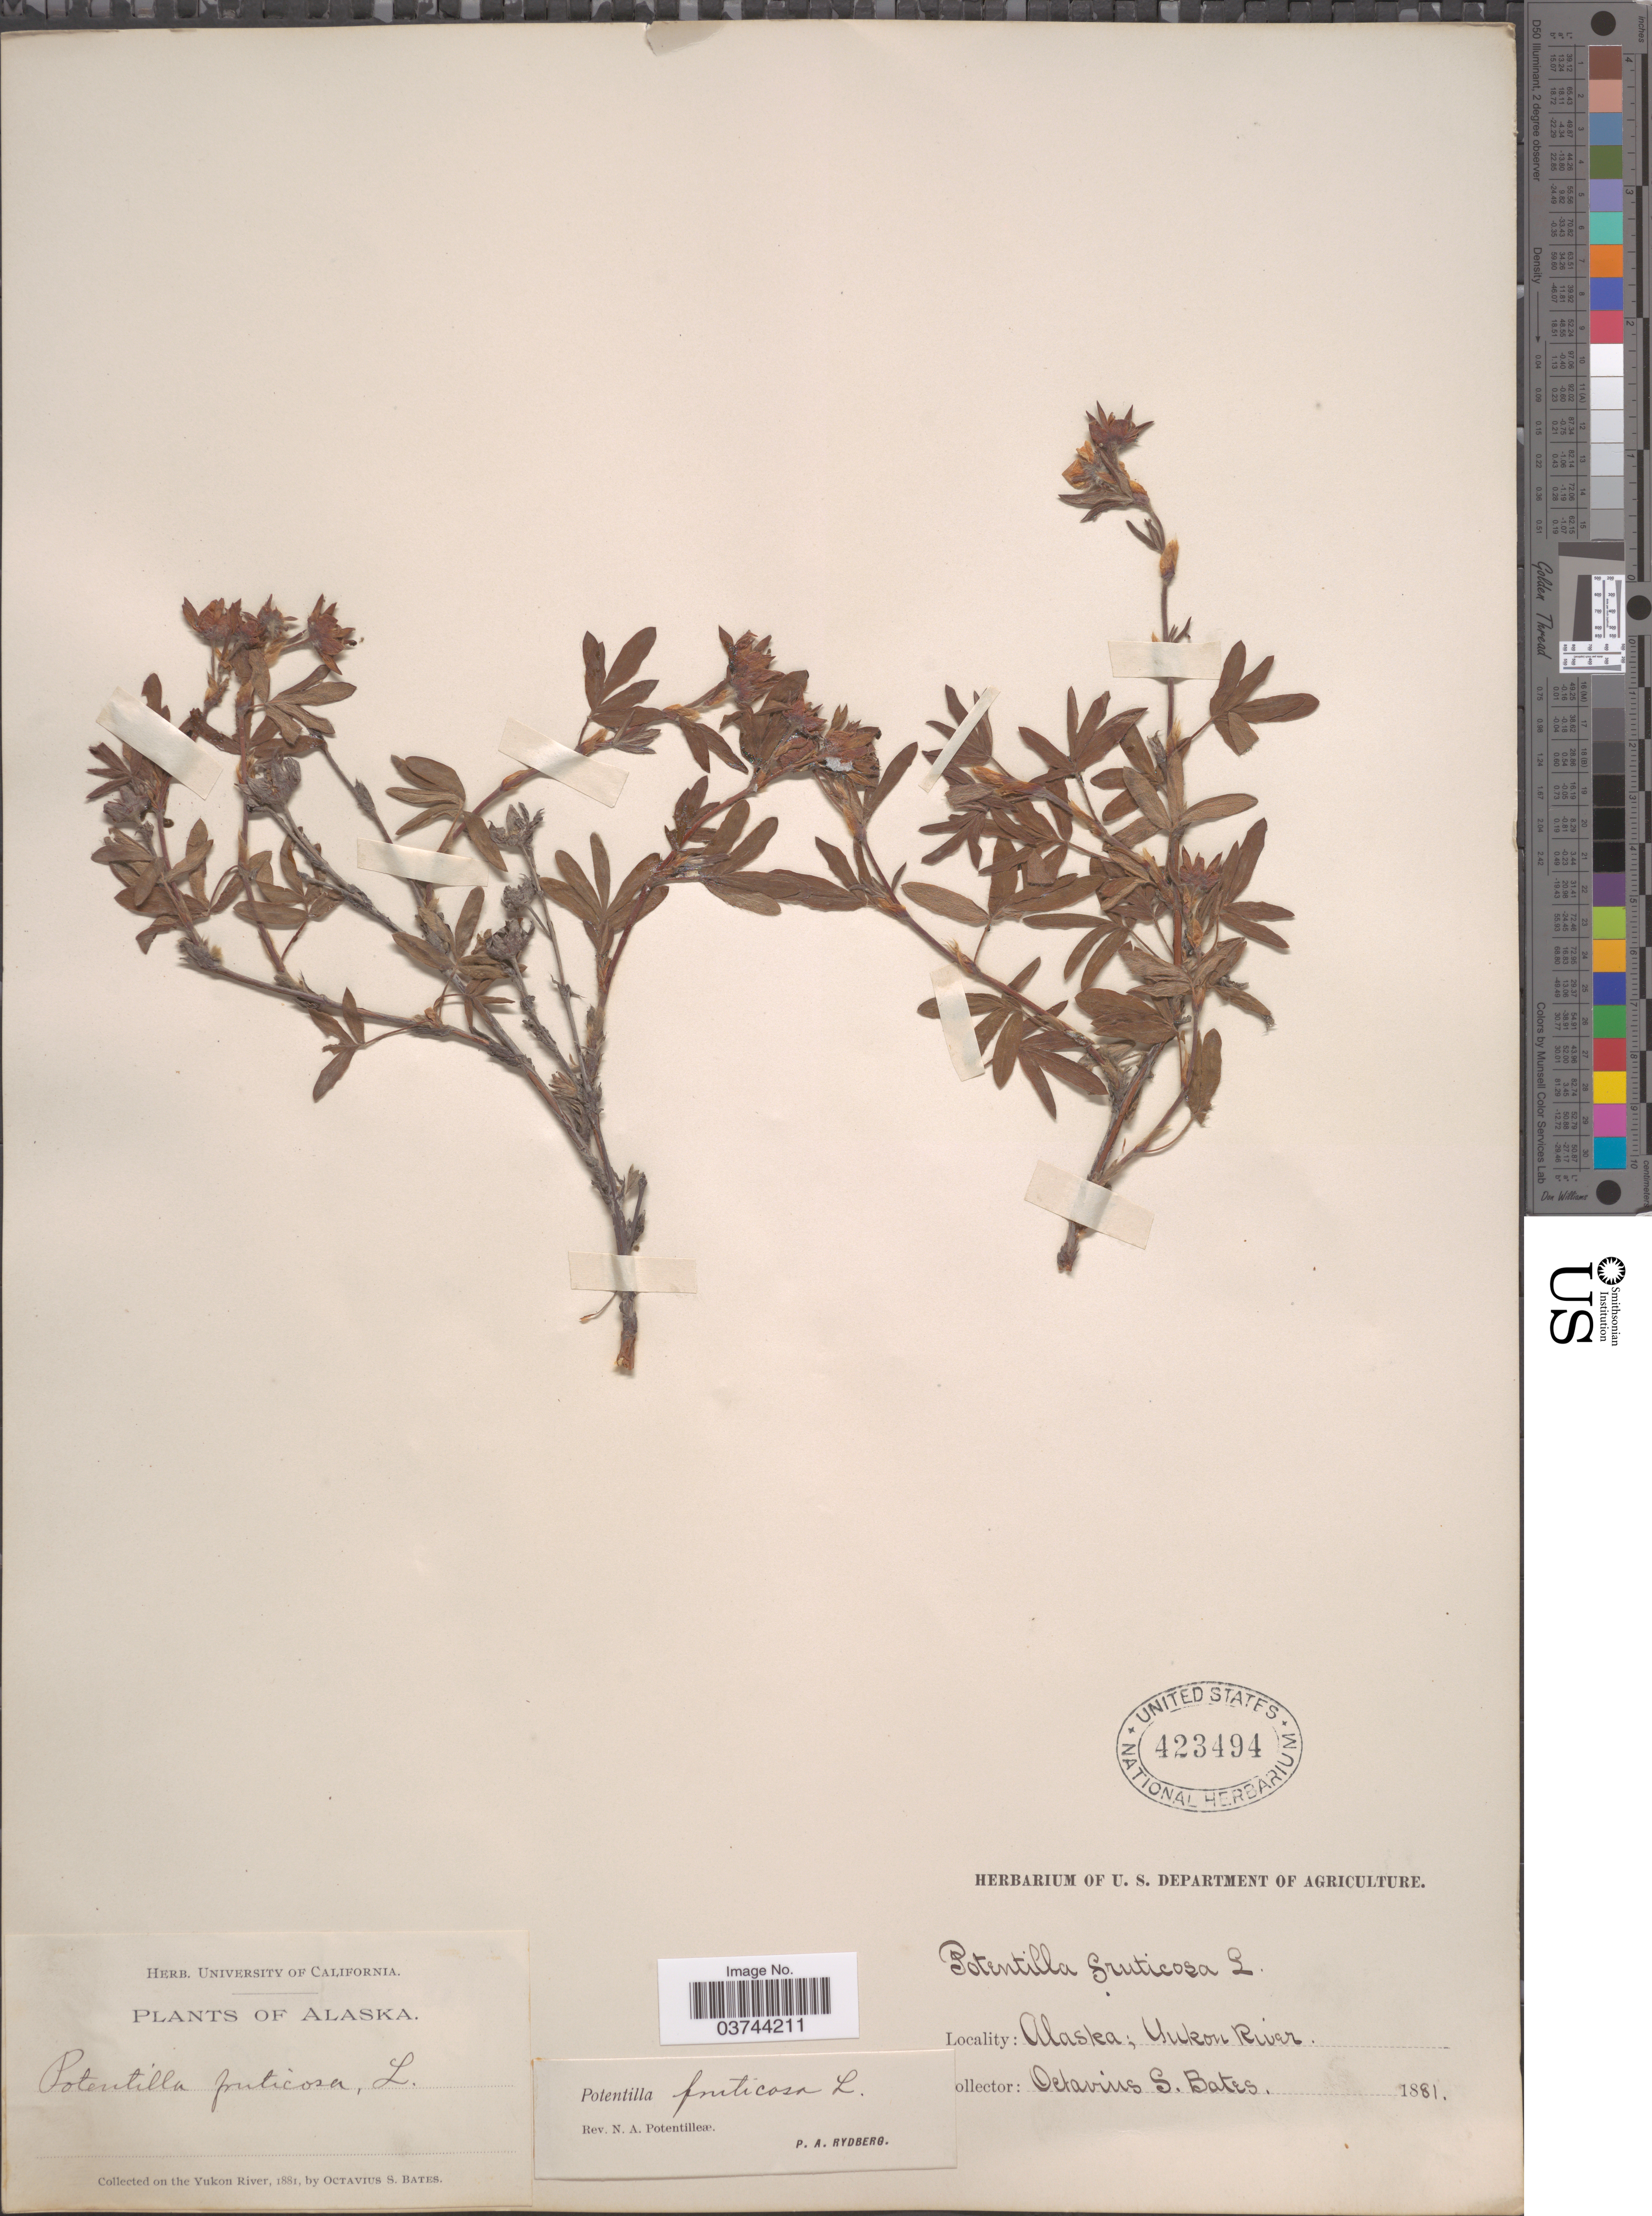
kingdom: Plantae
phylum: Tracheophyta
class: Magnoliopsida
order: Rosales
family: Rosaceae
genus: Dasiphora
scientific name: Dasiphora fruticosa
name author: (L.) Rydb.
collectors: O. Bates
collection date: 1881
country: United States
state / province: Alaska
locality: On the Yukon River.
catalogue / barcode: US 423494